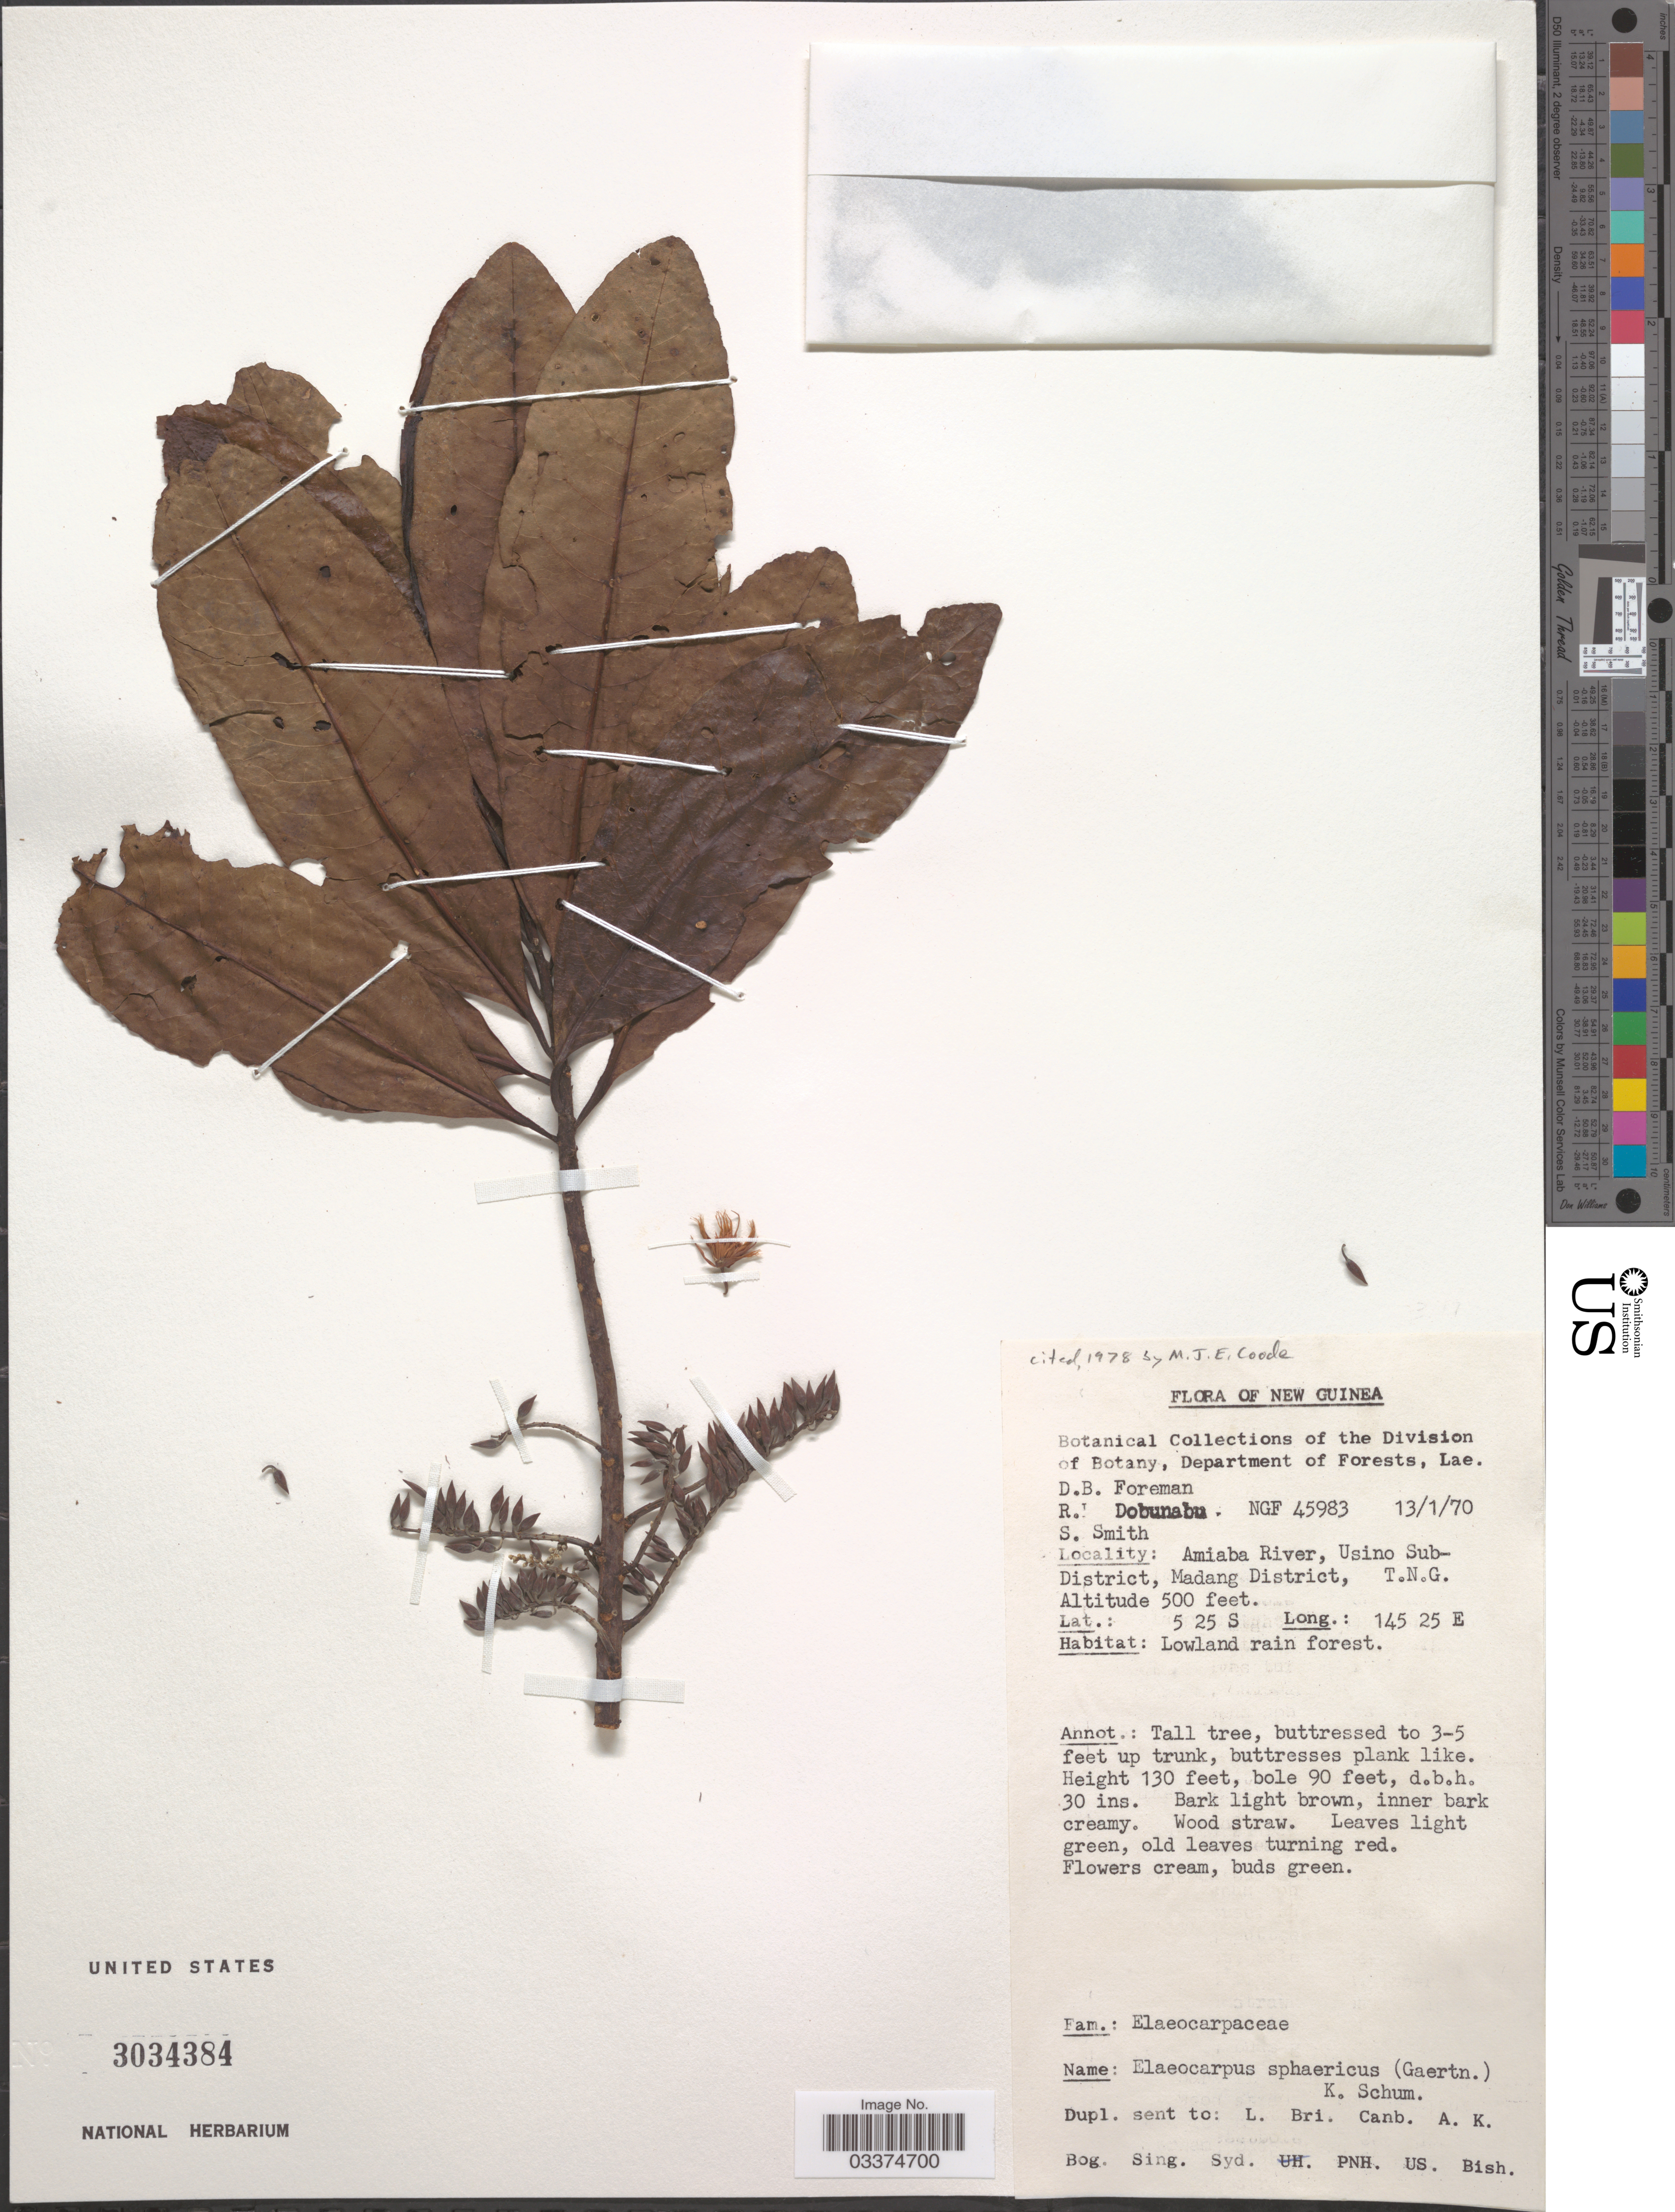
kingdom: Plantae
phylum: Tracheophyta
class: Magnoliopsida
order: Oxalidales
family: Elaeocarpaceae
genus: Elaeocarpus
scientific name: Elaeocarpus angustifolius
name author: Blume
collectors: D. Foreman & R. Dobunabu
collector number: NGf 45983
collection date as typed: Transcribed d/m/y: 13/1/70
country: Papua New Guinea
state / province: Madang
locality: New Guinea. Amiaba River, Usino Sub-District, Madang District, T.N.G.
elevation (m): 152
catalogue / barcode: US 3034384